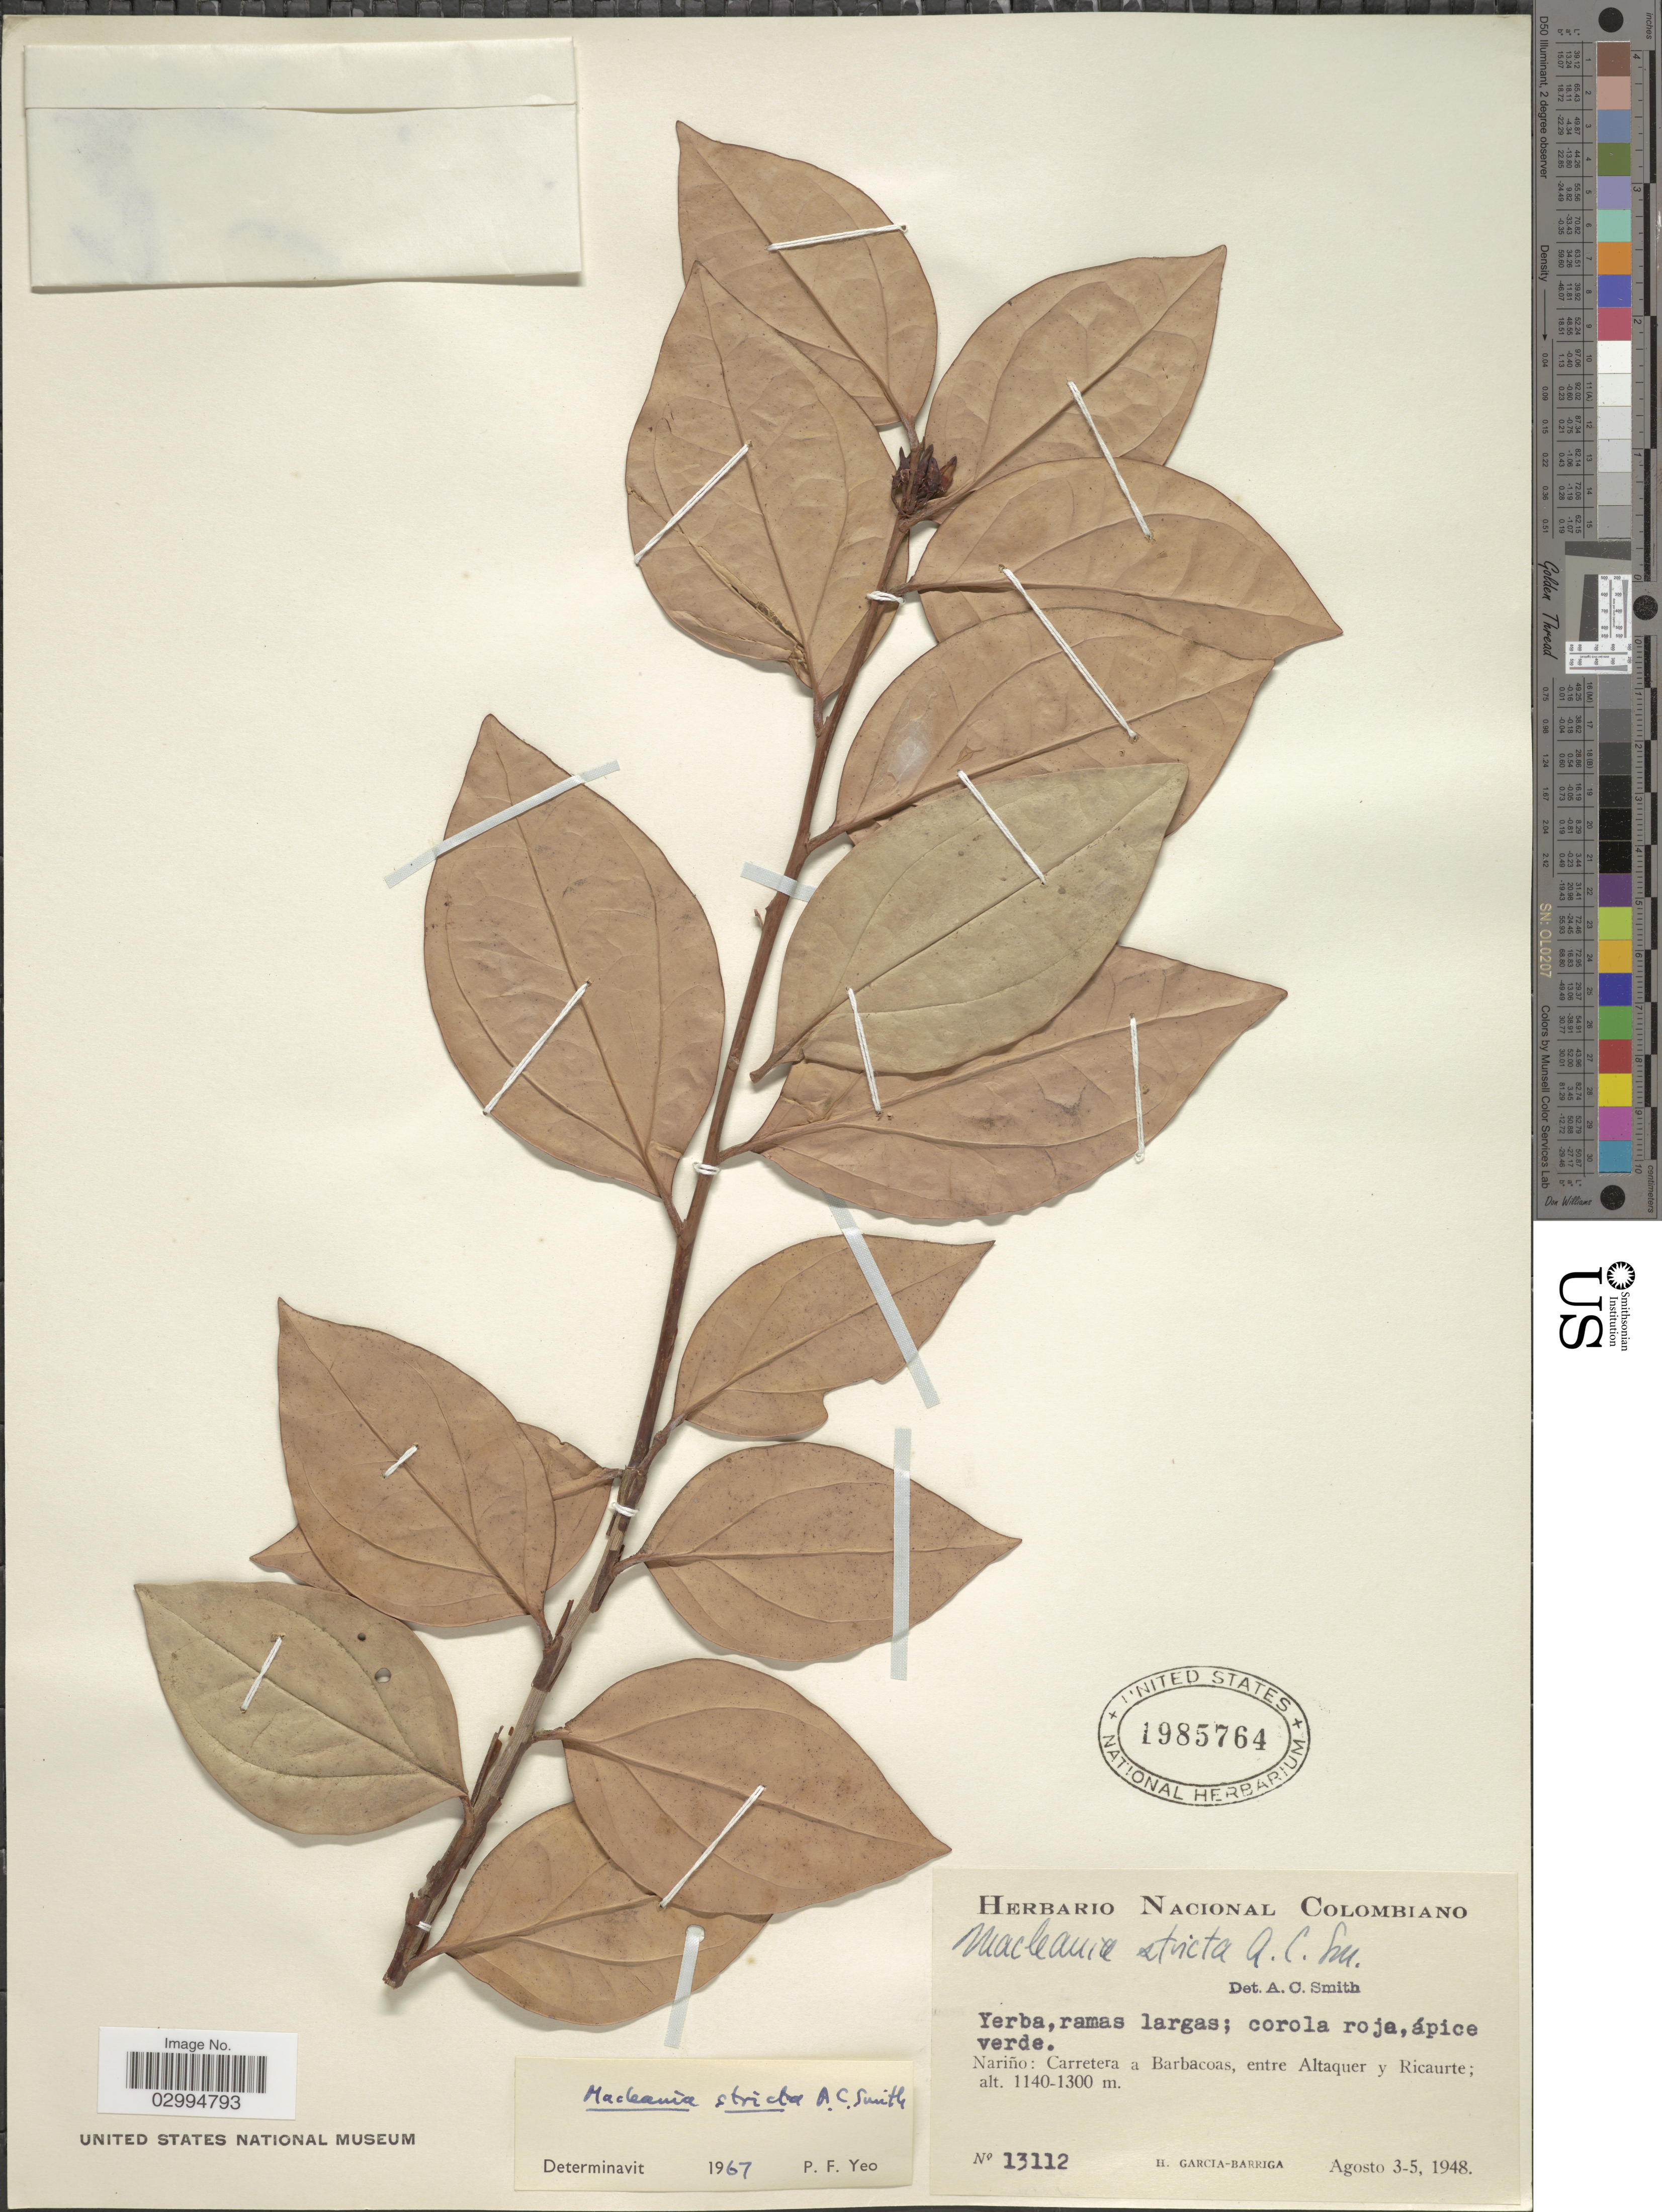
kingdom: Plantae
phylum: Tracheophyta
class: Magnoliopsida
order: Ericales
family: Ericaceae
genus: Macleania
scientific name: Macleania stricta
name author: A.C. Sm.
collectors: H. García Barriga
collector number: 13112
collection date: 1948-08-03/1948-08-05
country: Colombia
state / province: Nariño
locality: Carretera a Barbacoas, entre Altaquer y Ricaurte.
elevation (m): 1140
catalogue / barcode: US 1985764